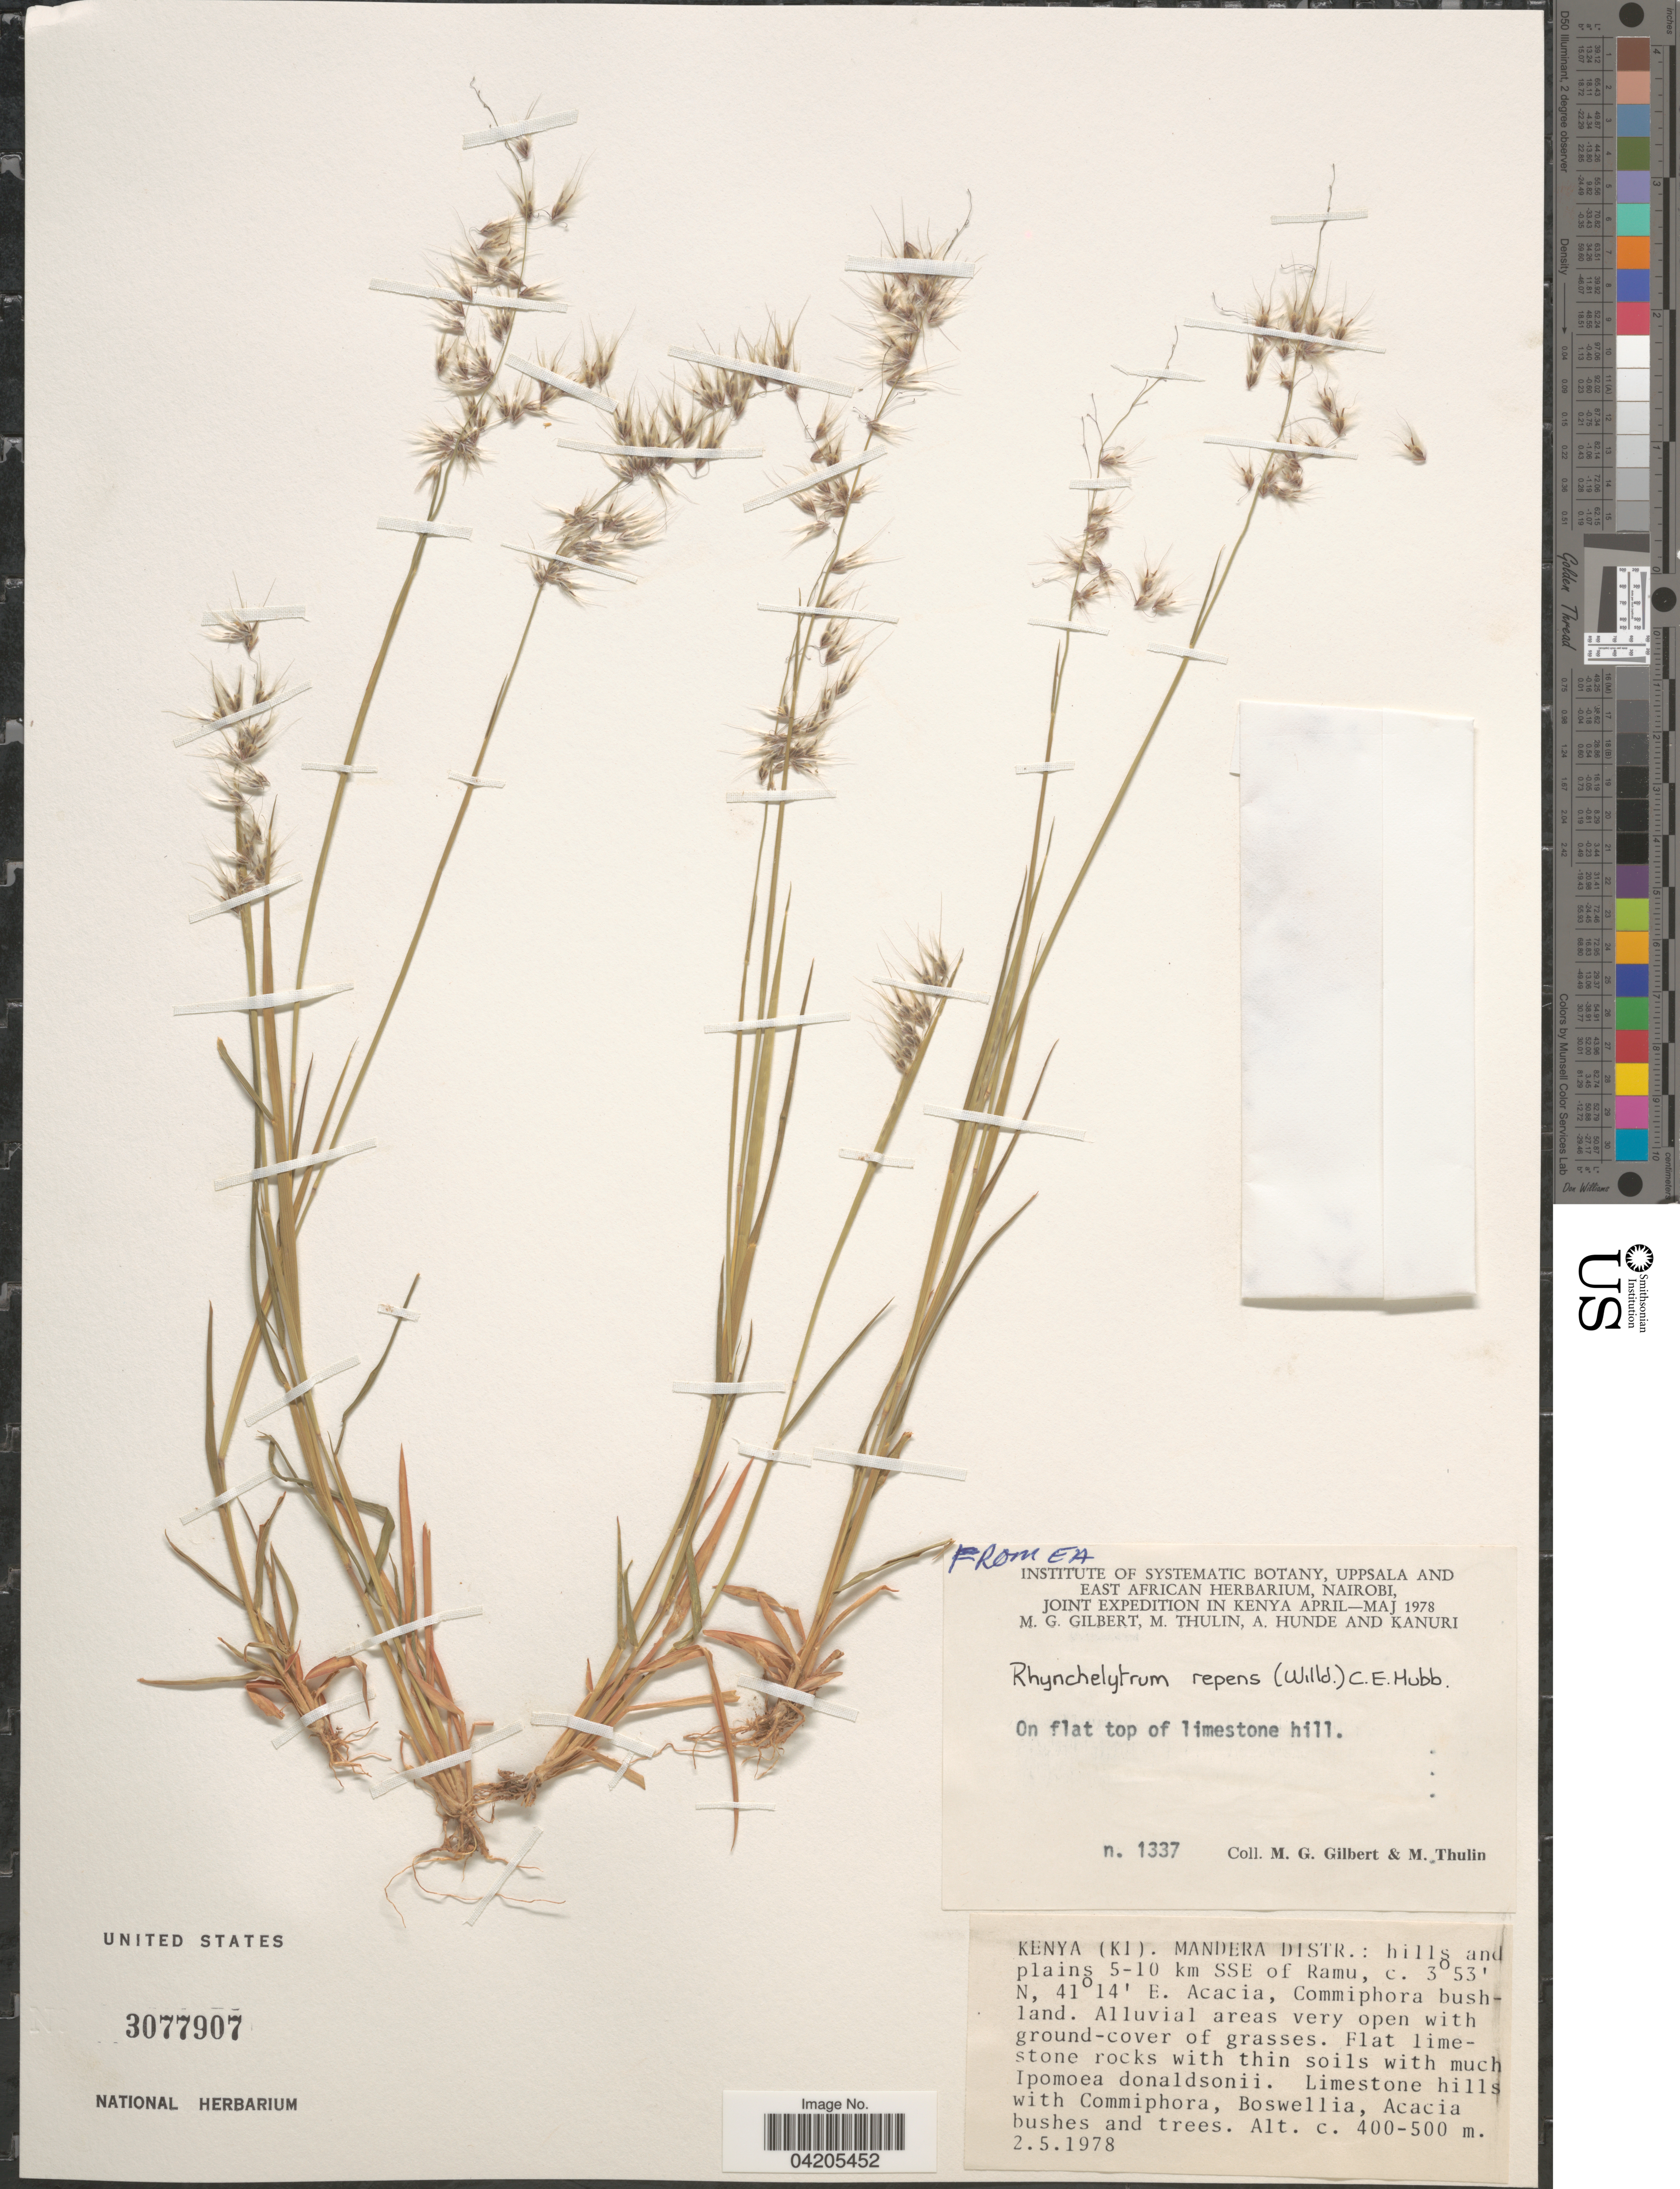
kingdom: Plantae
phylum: Tracheophyta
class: Liliopsida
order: Poales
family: Poaceae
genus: Melinis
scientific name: Melinis repens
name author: (Willd.) Zizka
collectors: M. G. Gilbert, M. Thulin, A. Hunde & -. Kanuri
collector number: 1337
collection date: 1978-05-02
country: Kenya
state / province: Mandera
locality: Joint Expedition in Kenya April-Maj 1978. (K1). Mandera Distr.: hills and plains 5-10 km SSE of Ramu.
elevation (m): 400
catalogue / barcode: US 3077907